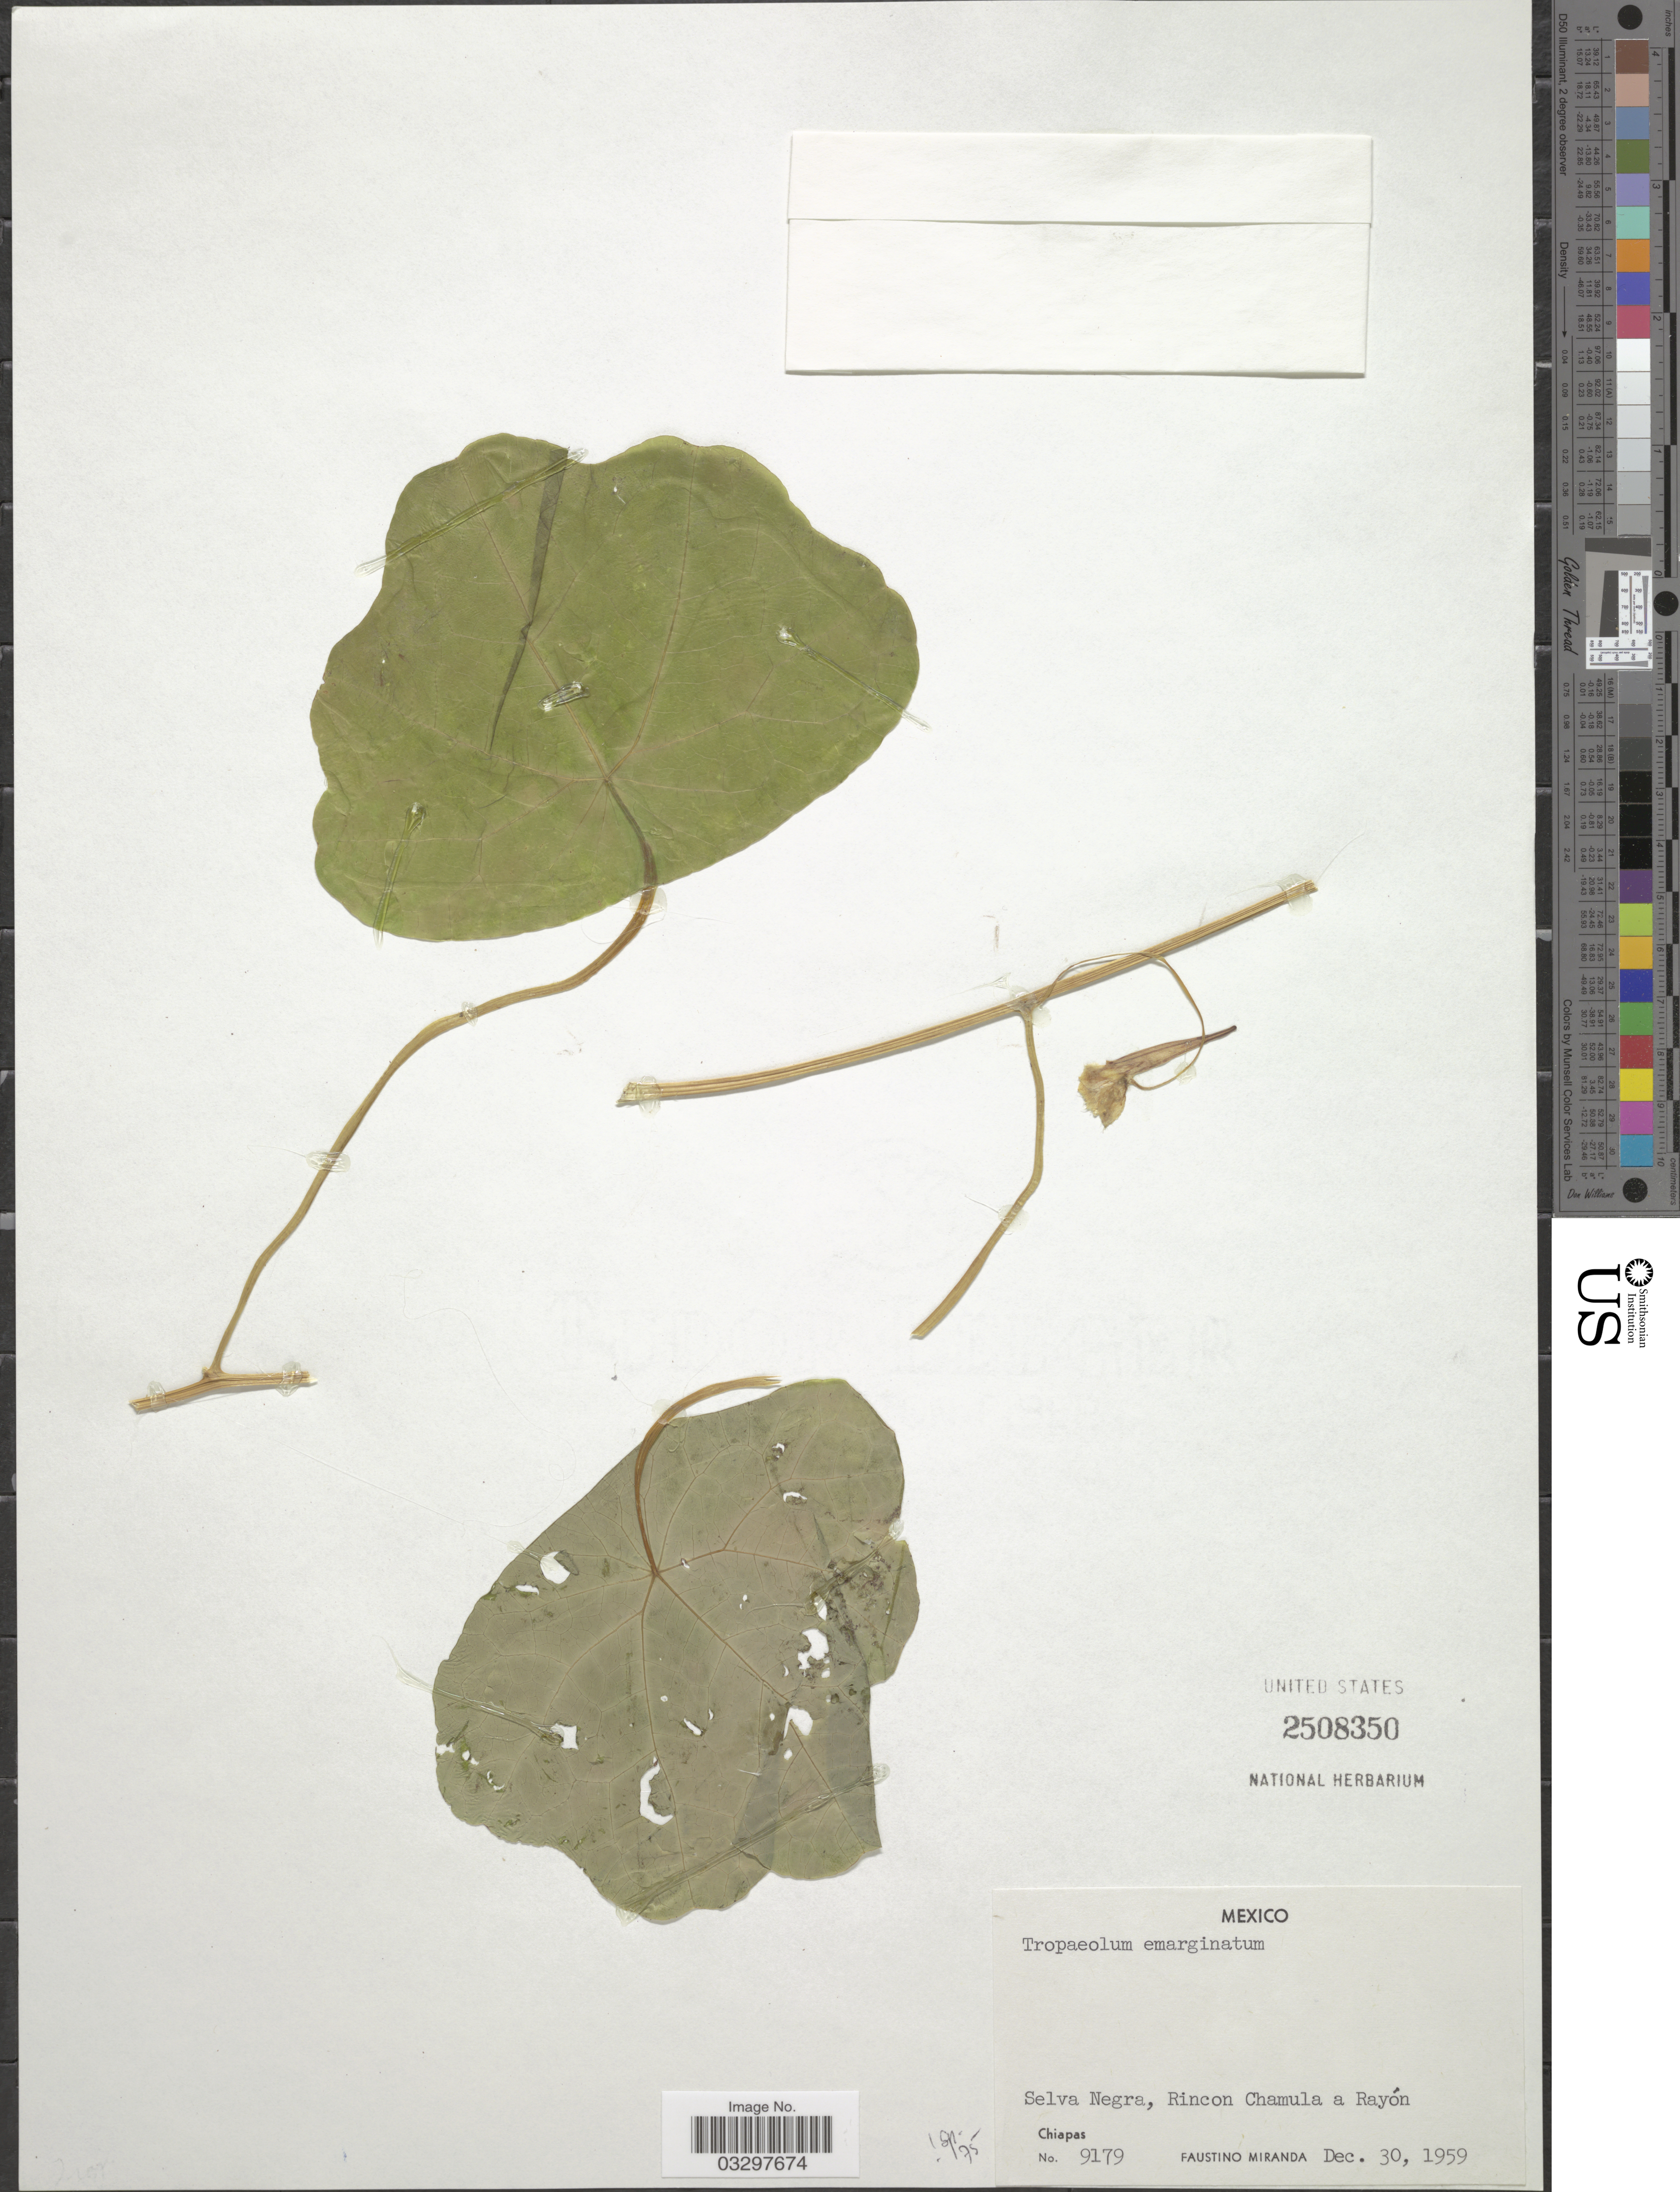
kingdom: Plantae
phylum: Tracheophyta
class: Magnoliopsida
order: Brassicales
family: Tropaeolaceae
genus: Tropaeolum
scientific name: Tropaeolum emarginatum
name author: Turcz.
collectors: F. Miranda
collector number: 9179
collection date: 1959-12-30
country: Mexico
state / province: Chiapas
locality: Selva Negra, Rincon Chamula a Rayón.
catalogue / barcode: US 2508350